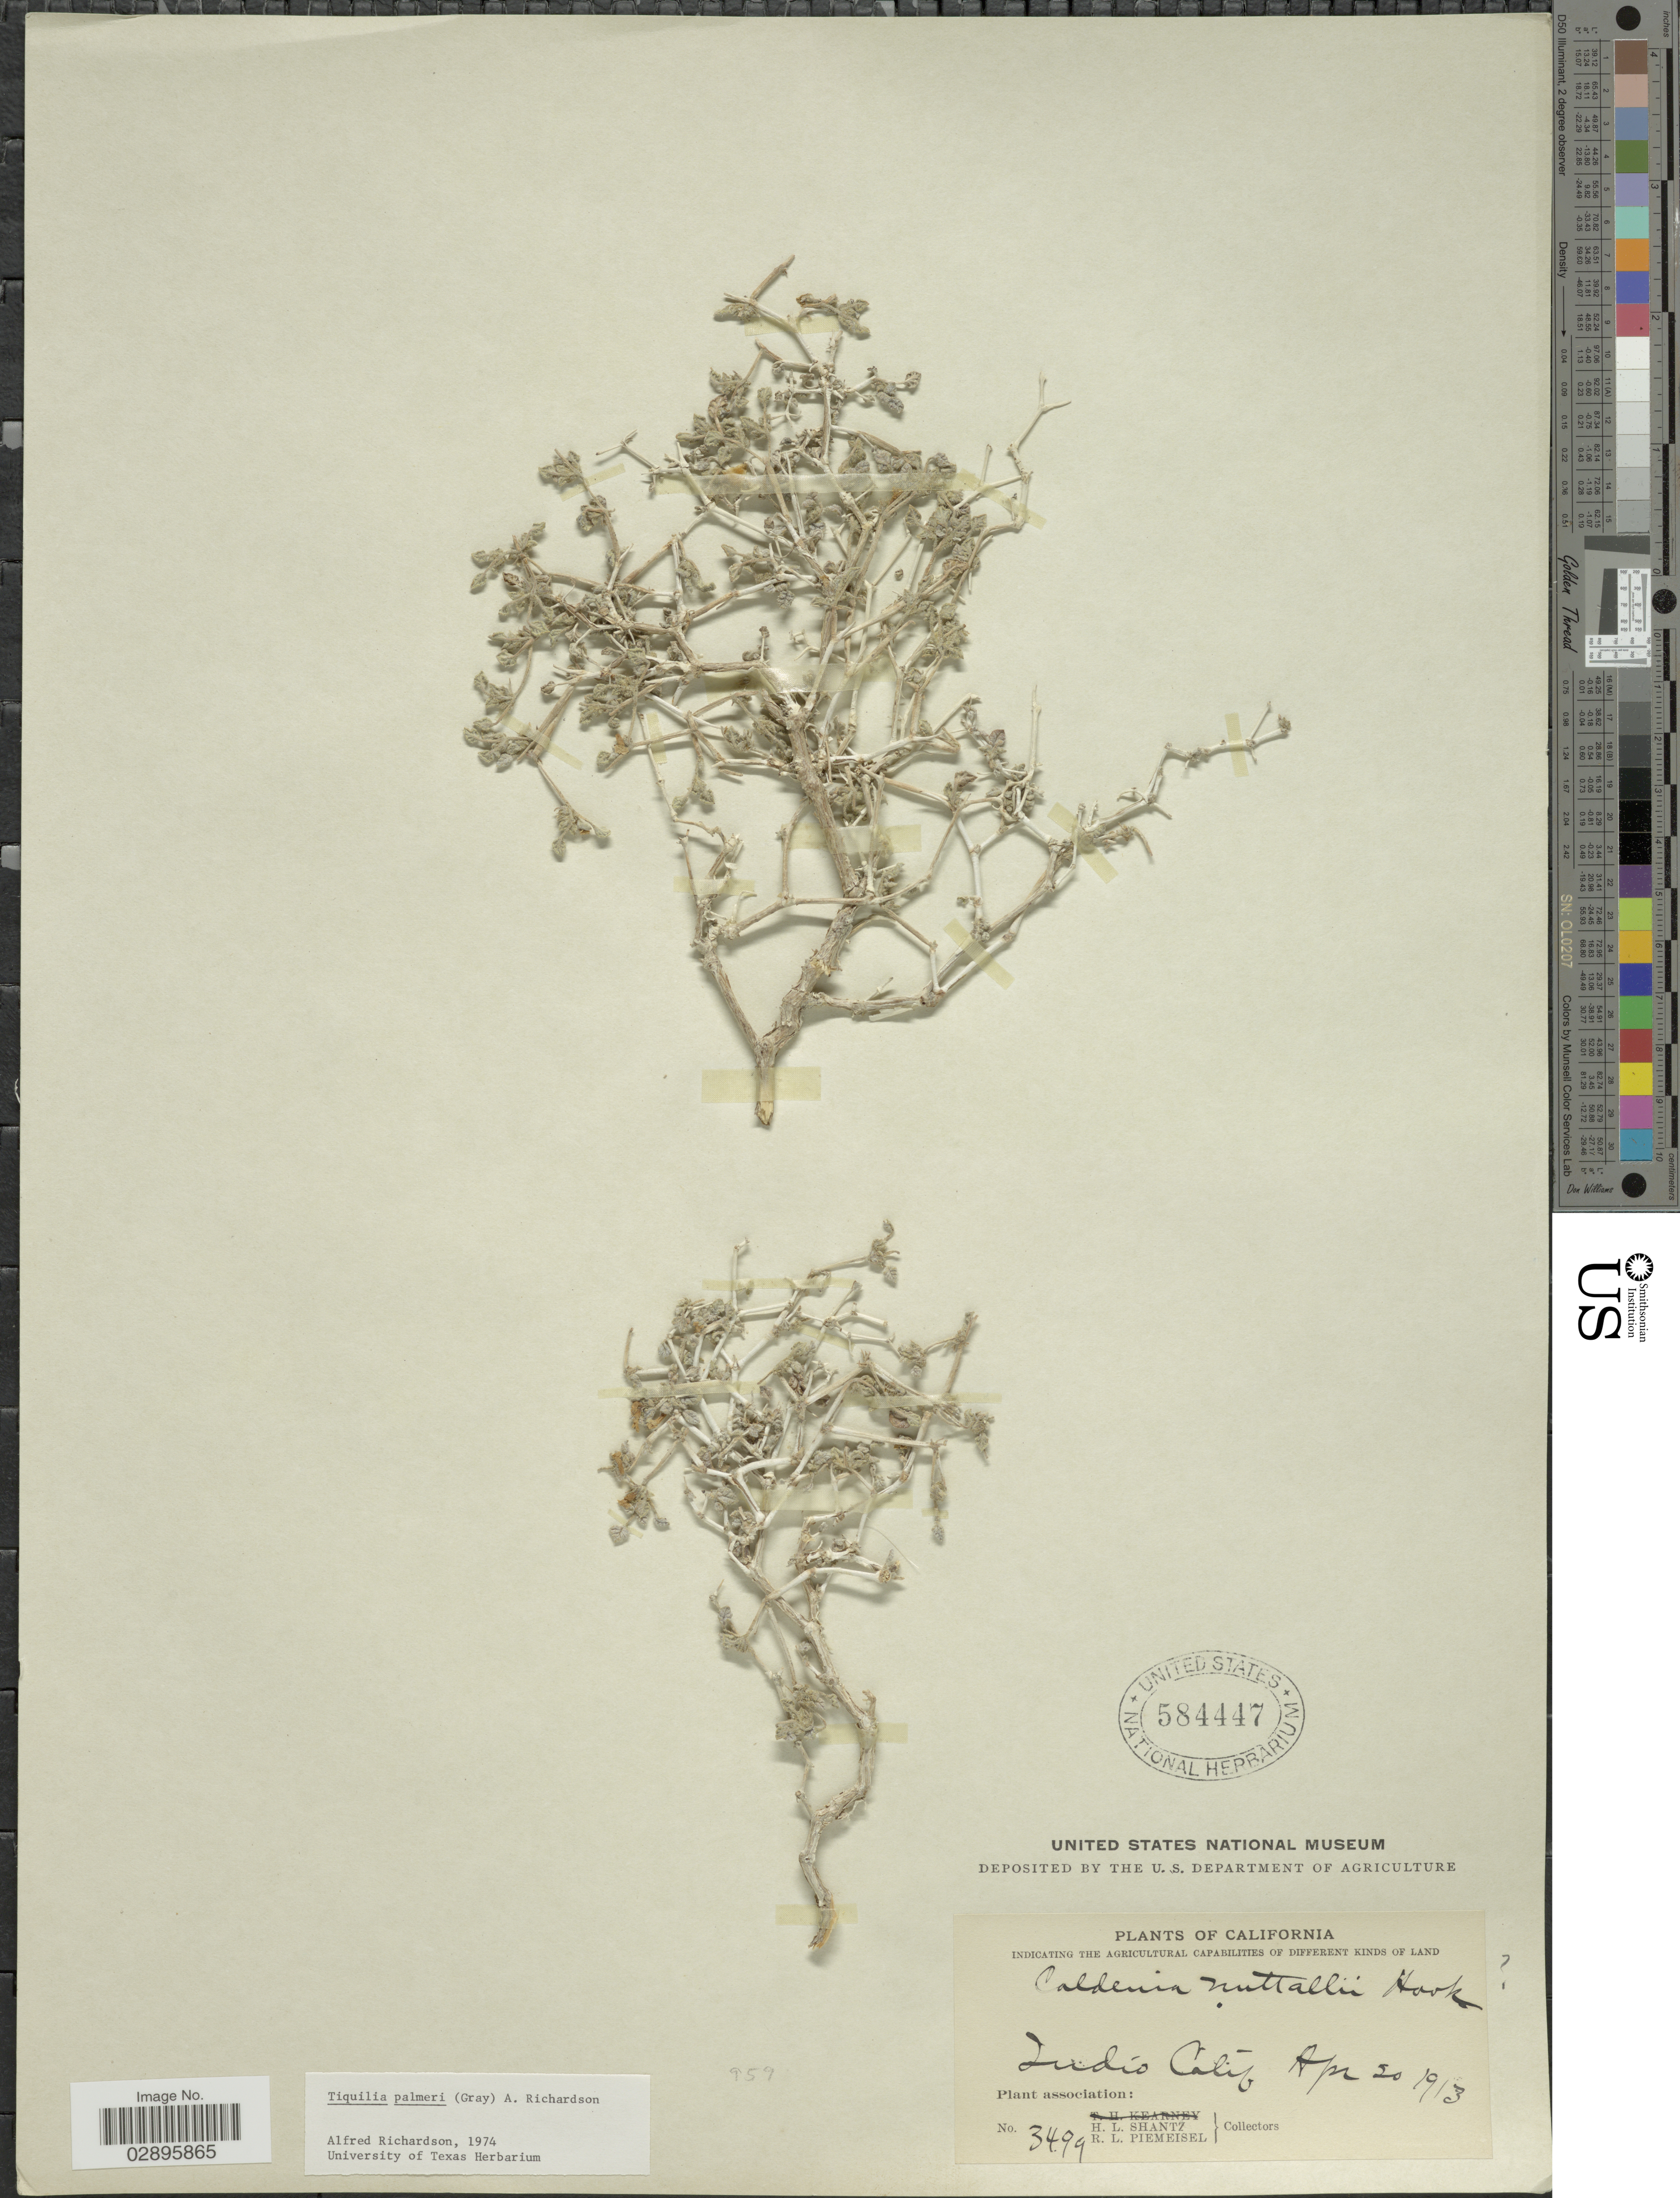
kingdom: Plantae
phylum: Tracheophyta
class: Magnoliopsida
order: Boraginales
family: Ehretiaceae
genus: Tiquilia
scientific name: Tiquilia palmeri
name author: (A. Gray) A.T. Richardson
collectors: H. Shantz & R. L. Piemeisel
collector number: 3499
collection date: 1913-04-20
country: United States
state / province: California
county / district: Riverside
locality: Indio.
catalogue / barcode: US 584447